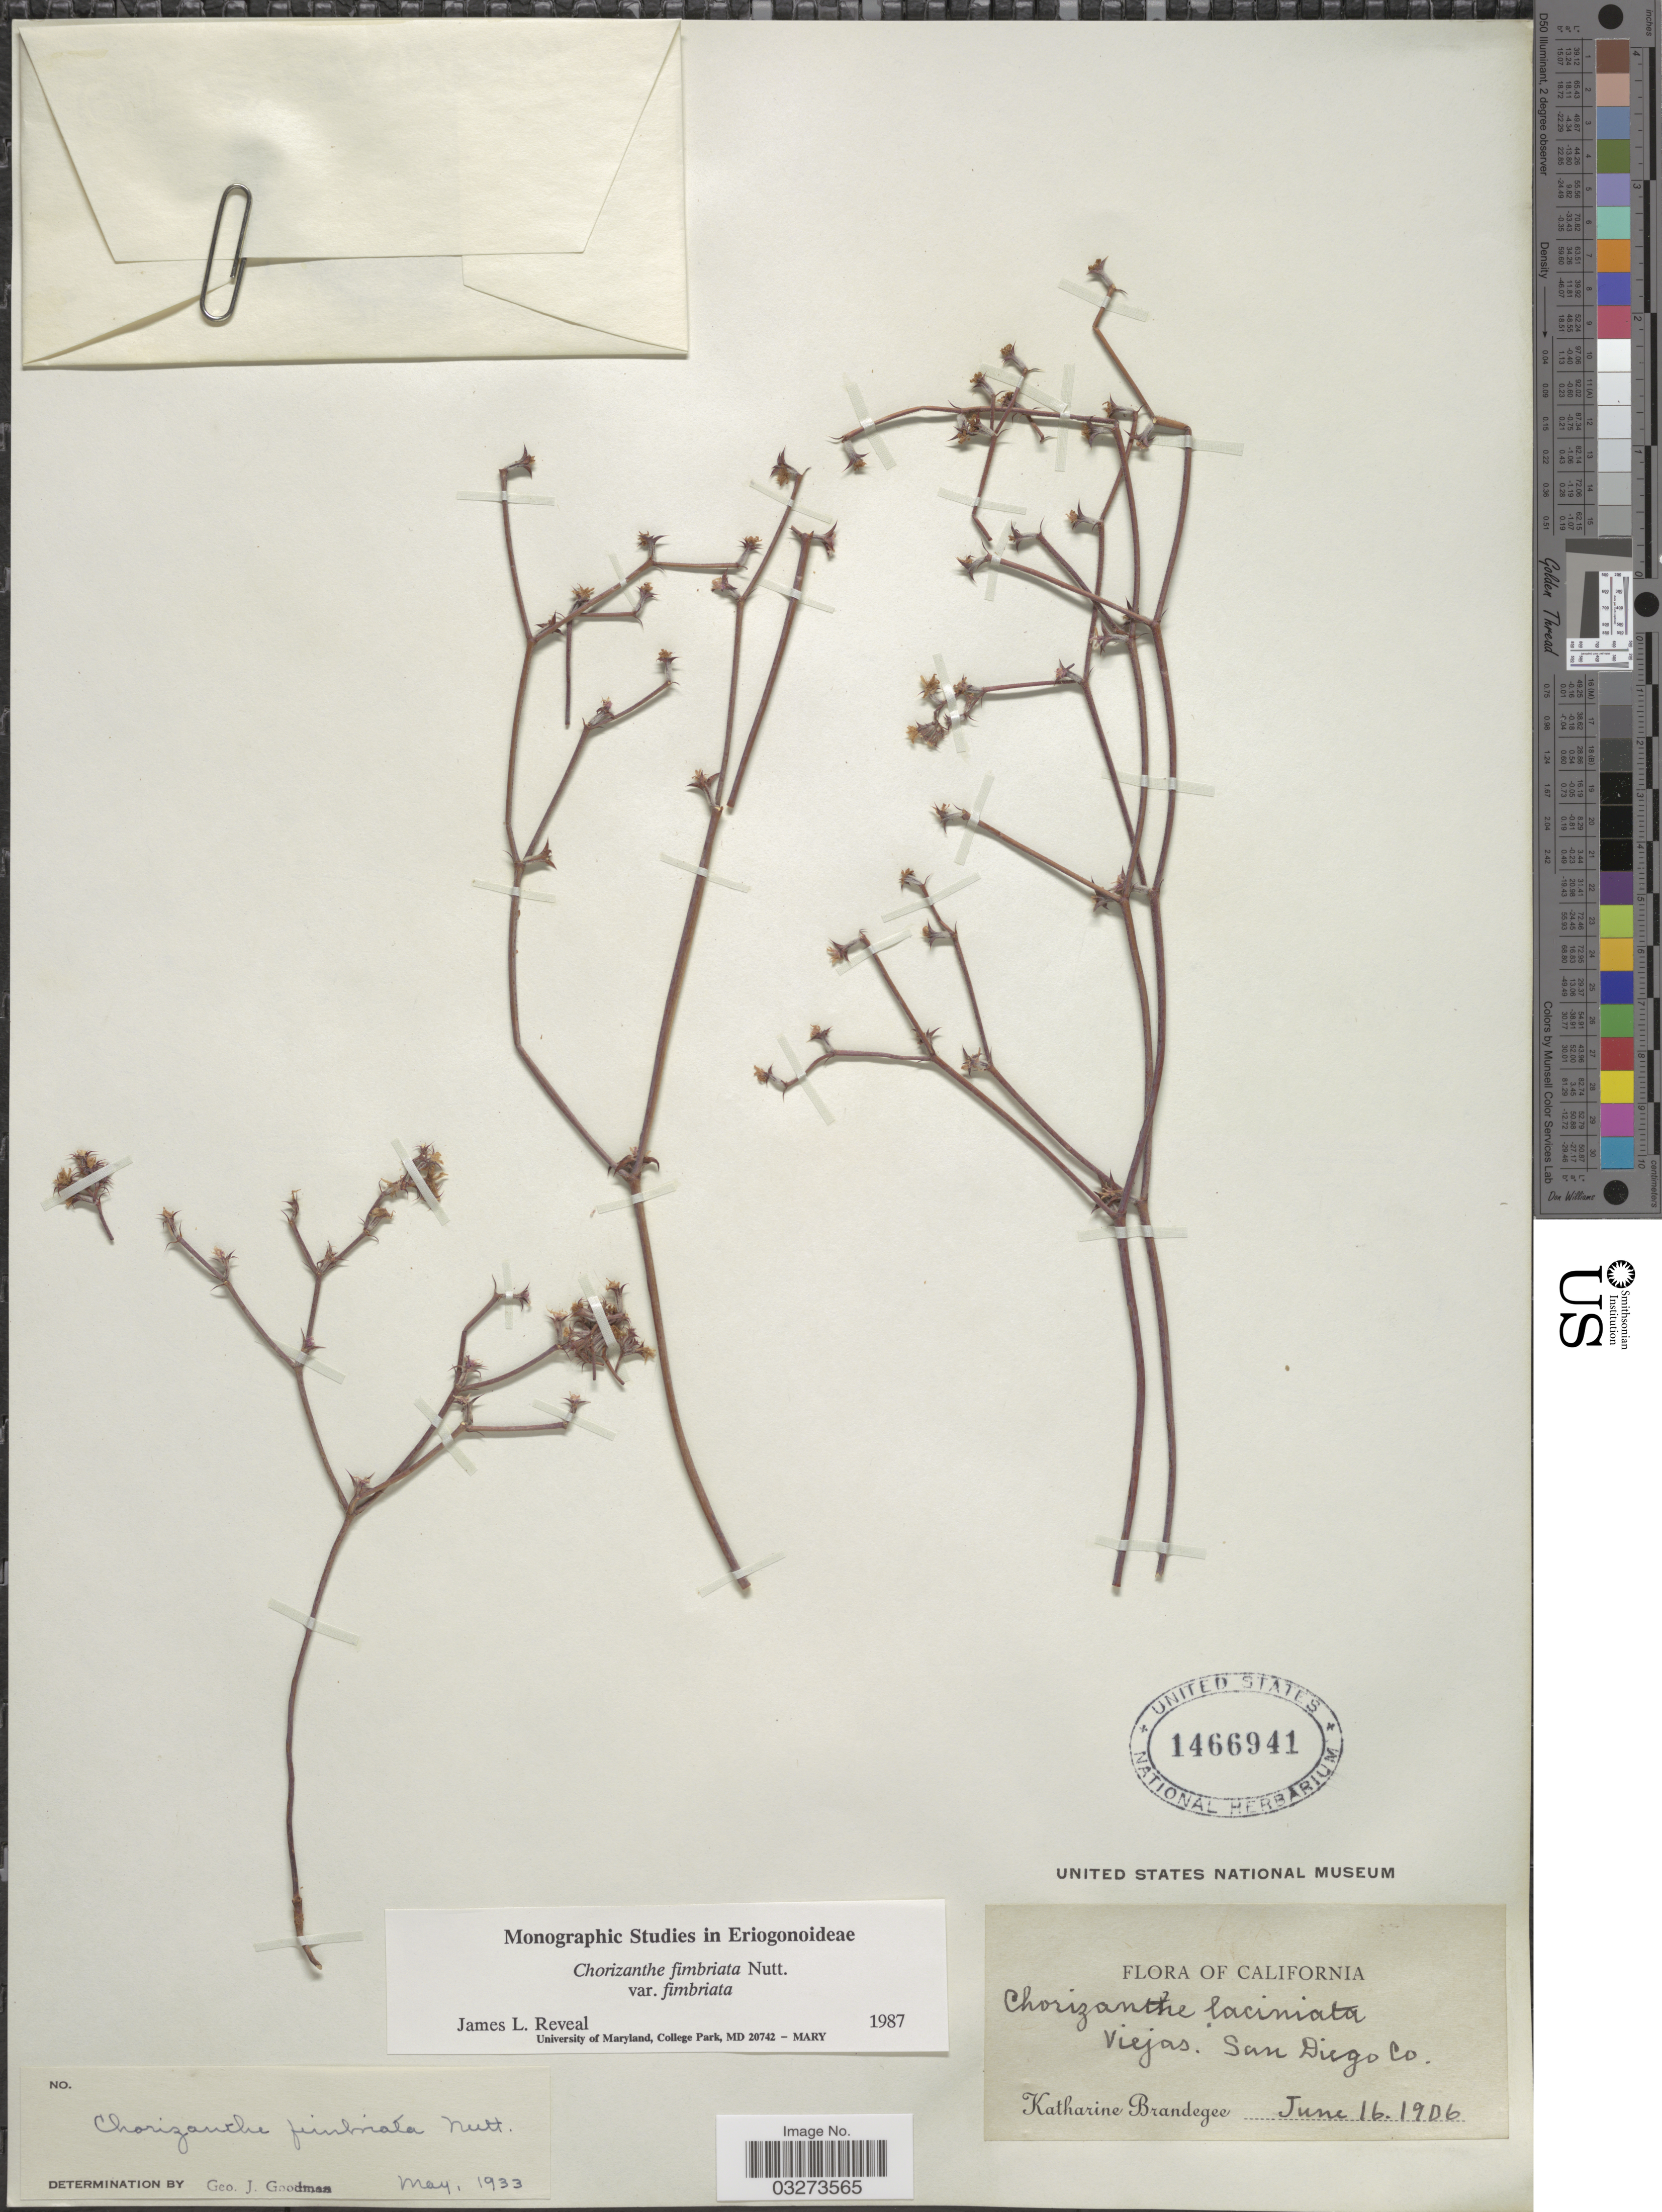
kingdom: Plantae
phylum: Tracheophyta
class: Magnoliopsida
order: Caryophyllales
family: Polygonaceae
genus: Chorizanthe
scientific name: Chorizanthe fimbriata var. fimbriata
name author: Nutt.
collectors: M. K. Brandegee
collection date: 1906-06-16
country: United States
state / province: California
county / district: San Diego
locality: Viejas. San Diego Co.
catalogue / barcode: US 1466941